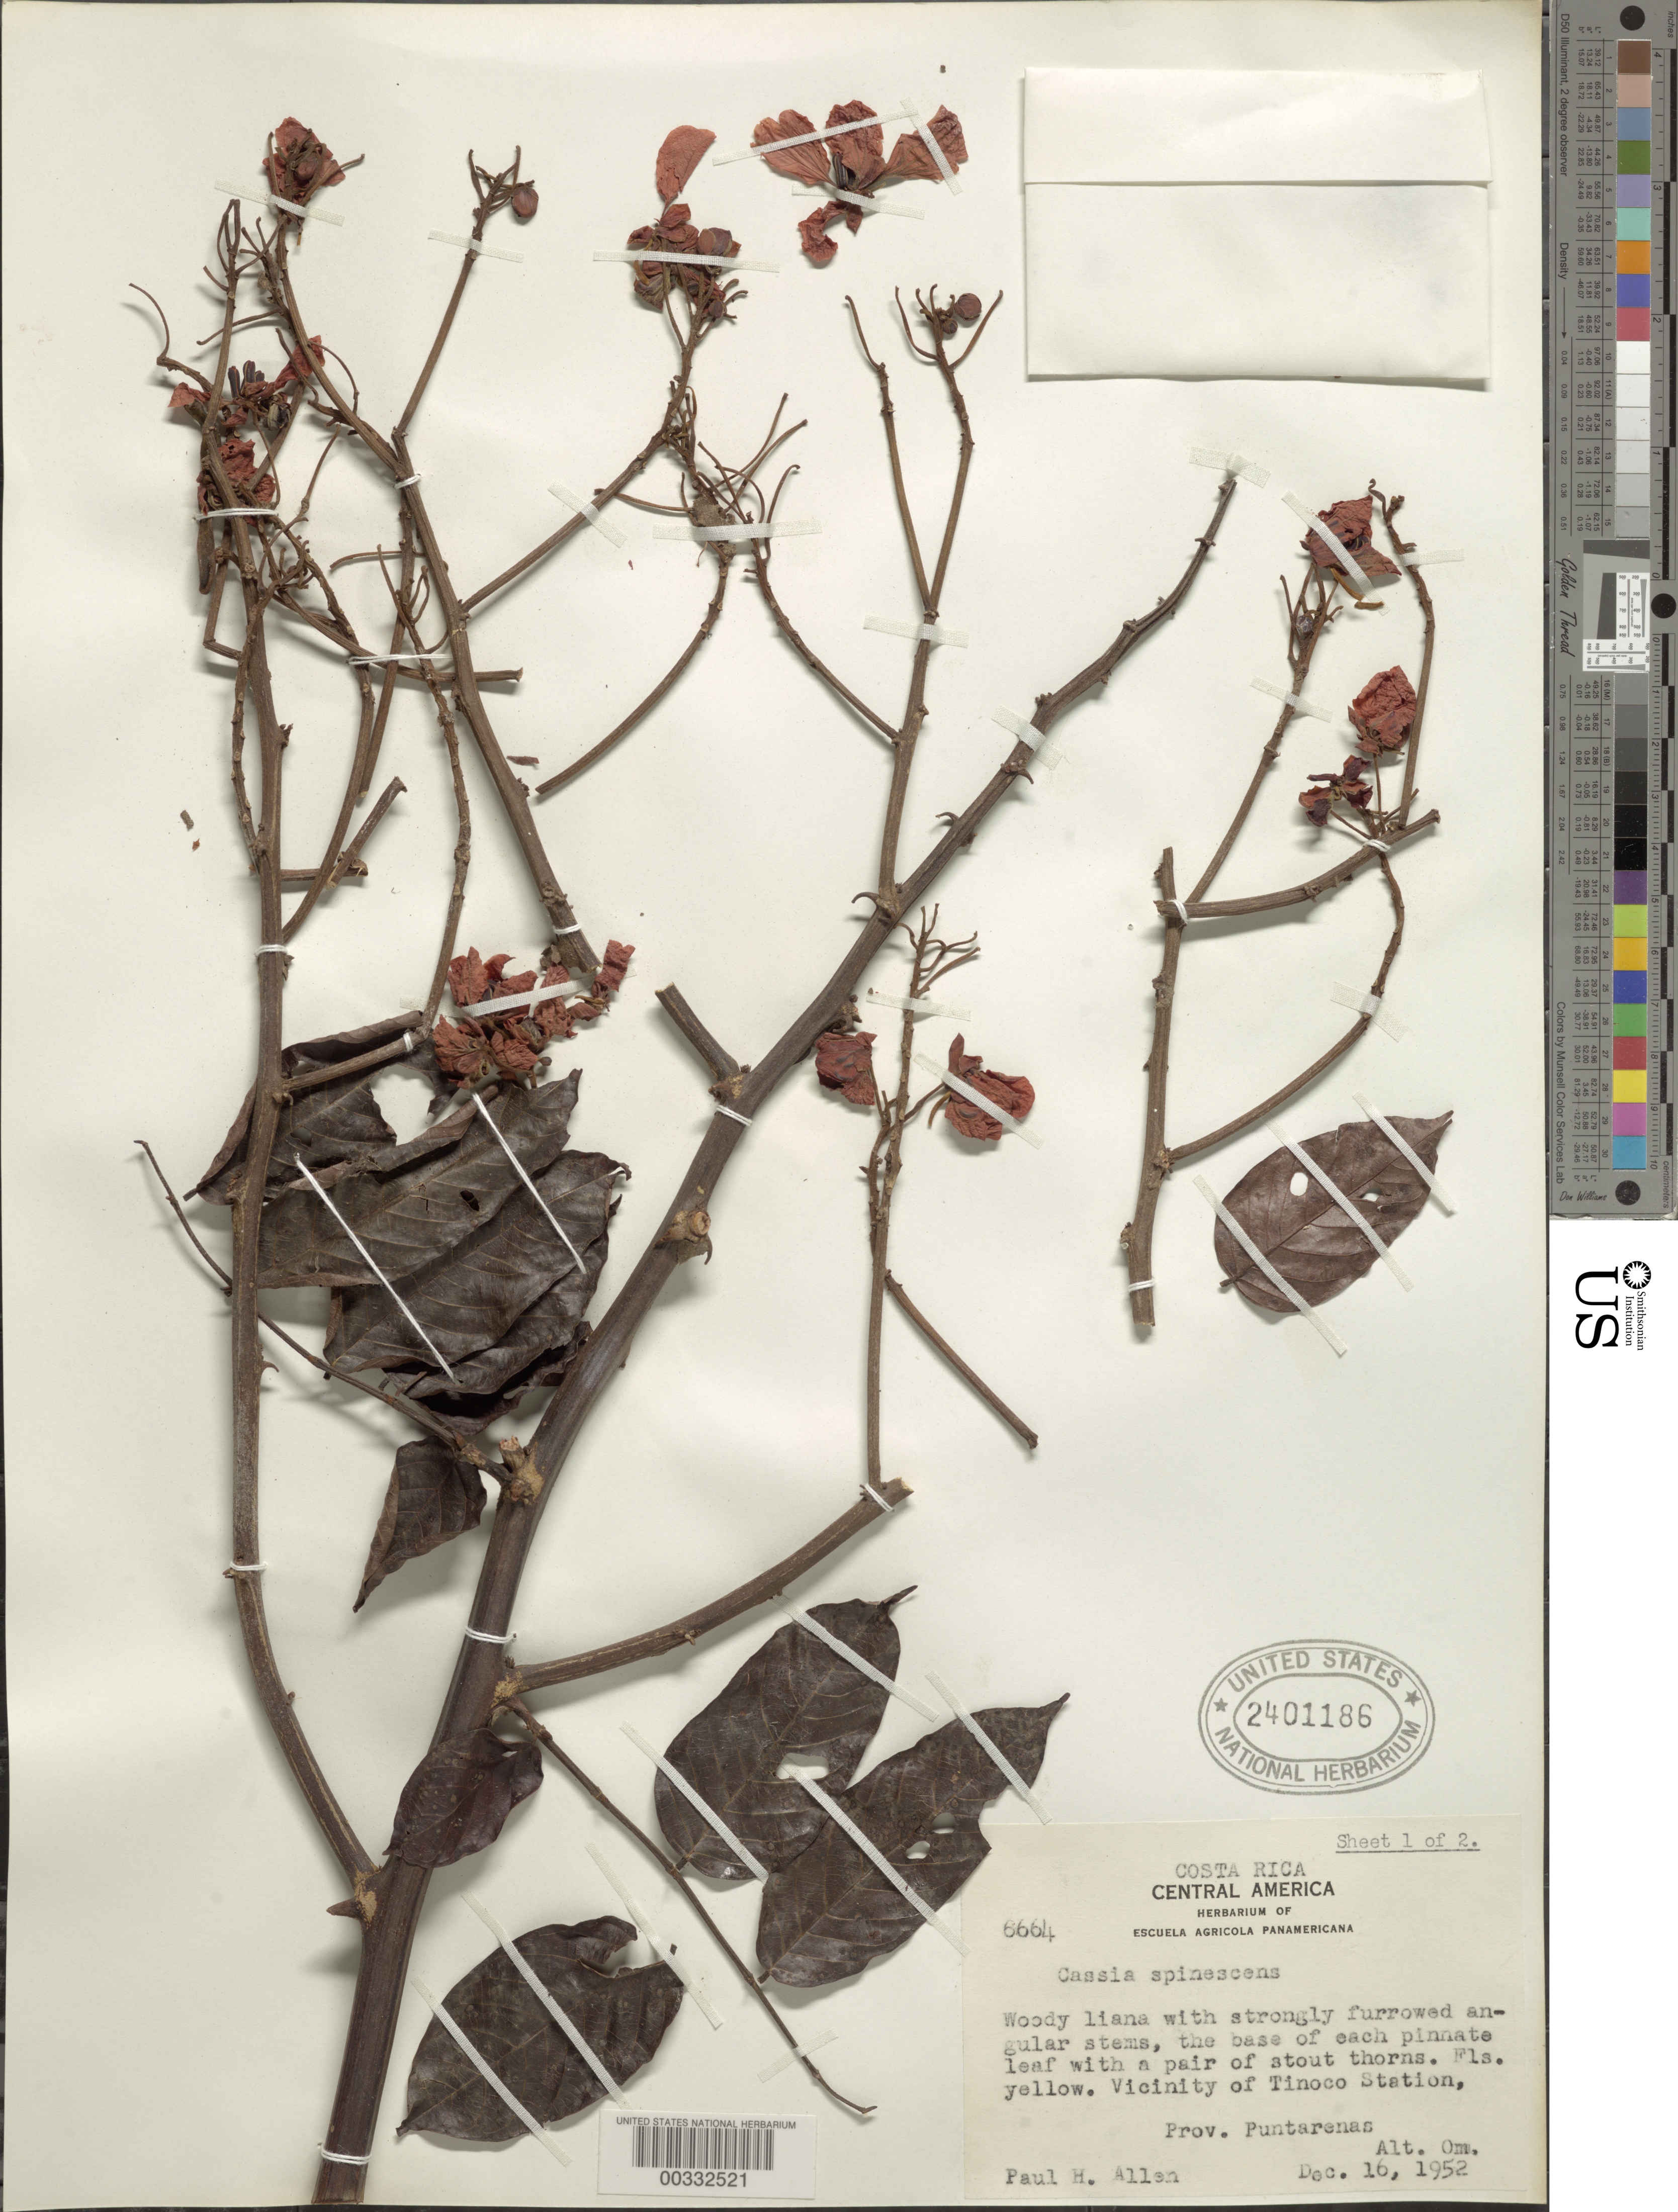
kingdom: Plantae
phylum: Tracheophyta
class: Magnoliopsida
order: Fabales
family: Fabaceae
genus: Senna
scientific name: Senna spinescens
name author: (Hoffmanns. ex Vogel) H.S. Irwin & Barneby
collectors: P. H. Allen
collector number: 6664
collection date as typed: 16 Dec 1952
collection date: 1952-12-16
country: Costa Rica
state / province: Puntarenas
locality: Vicinity of tinoco station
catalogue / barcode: US 2401186